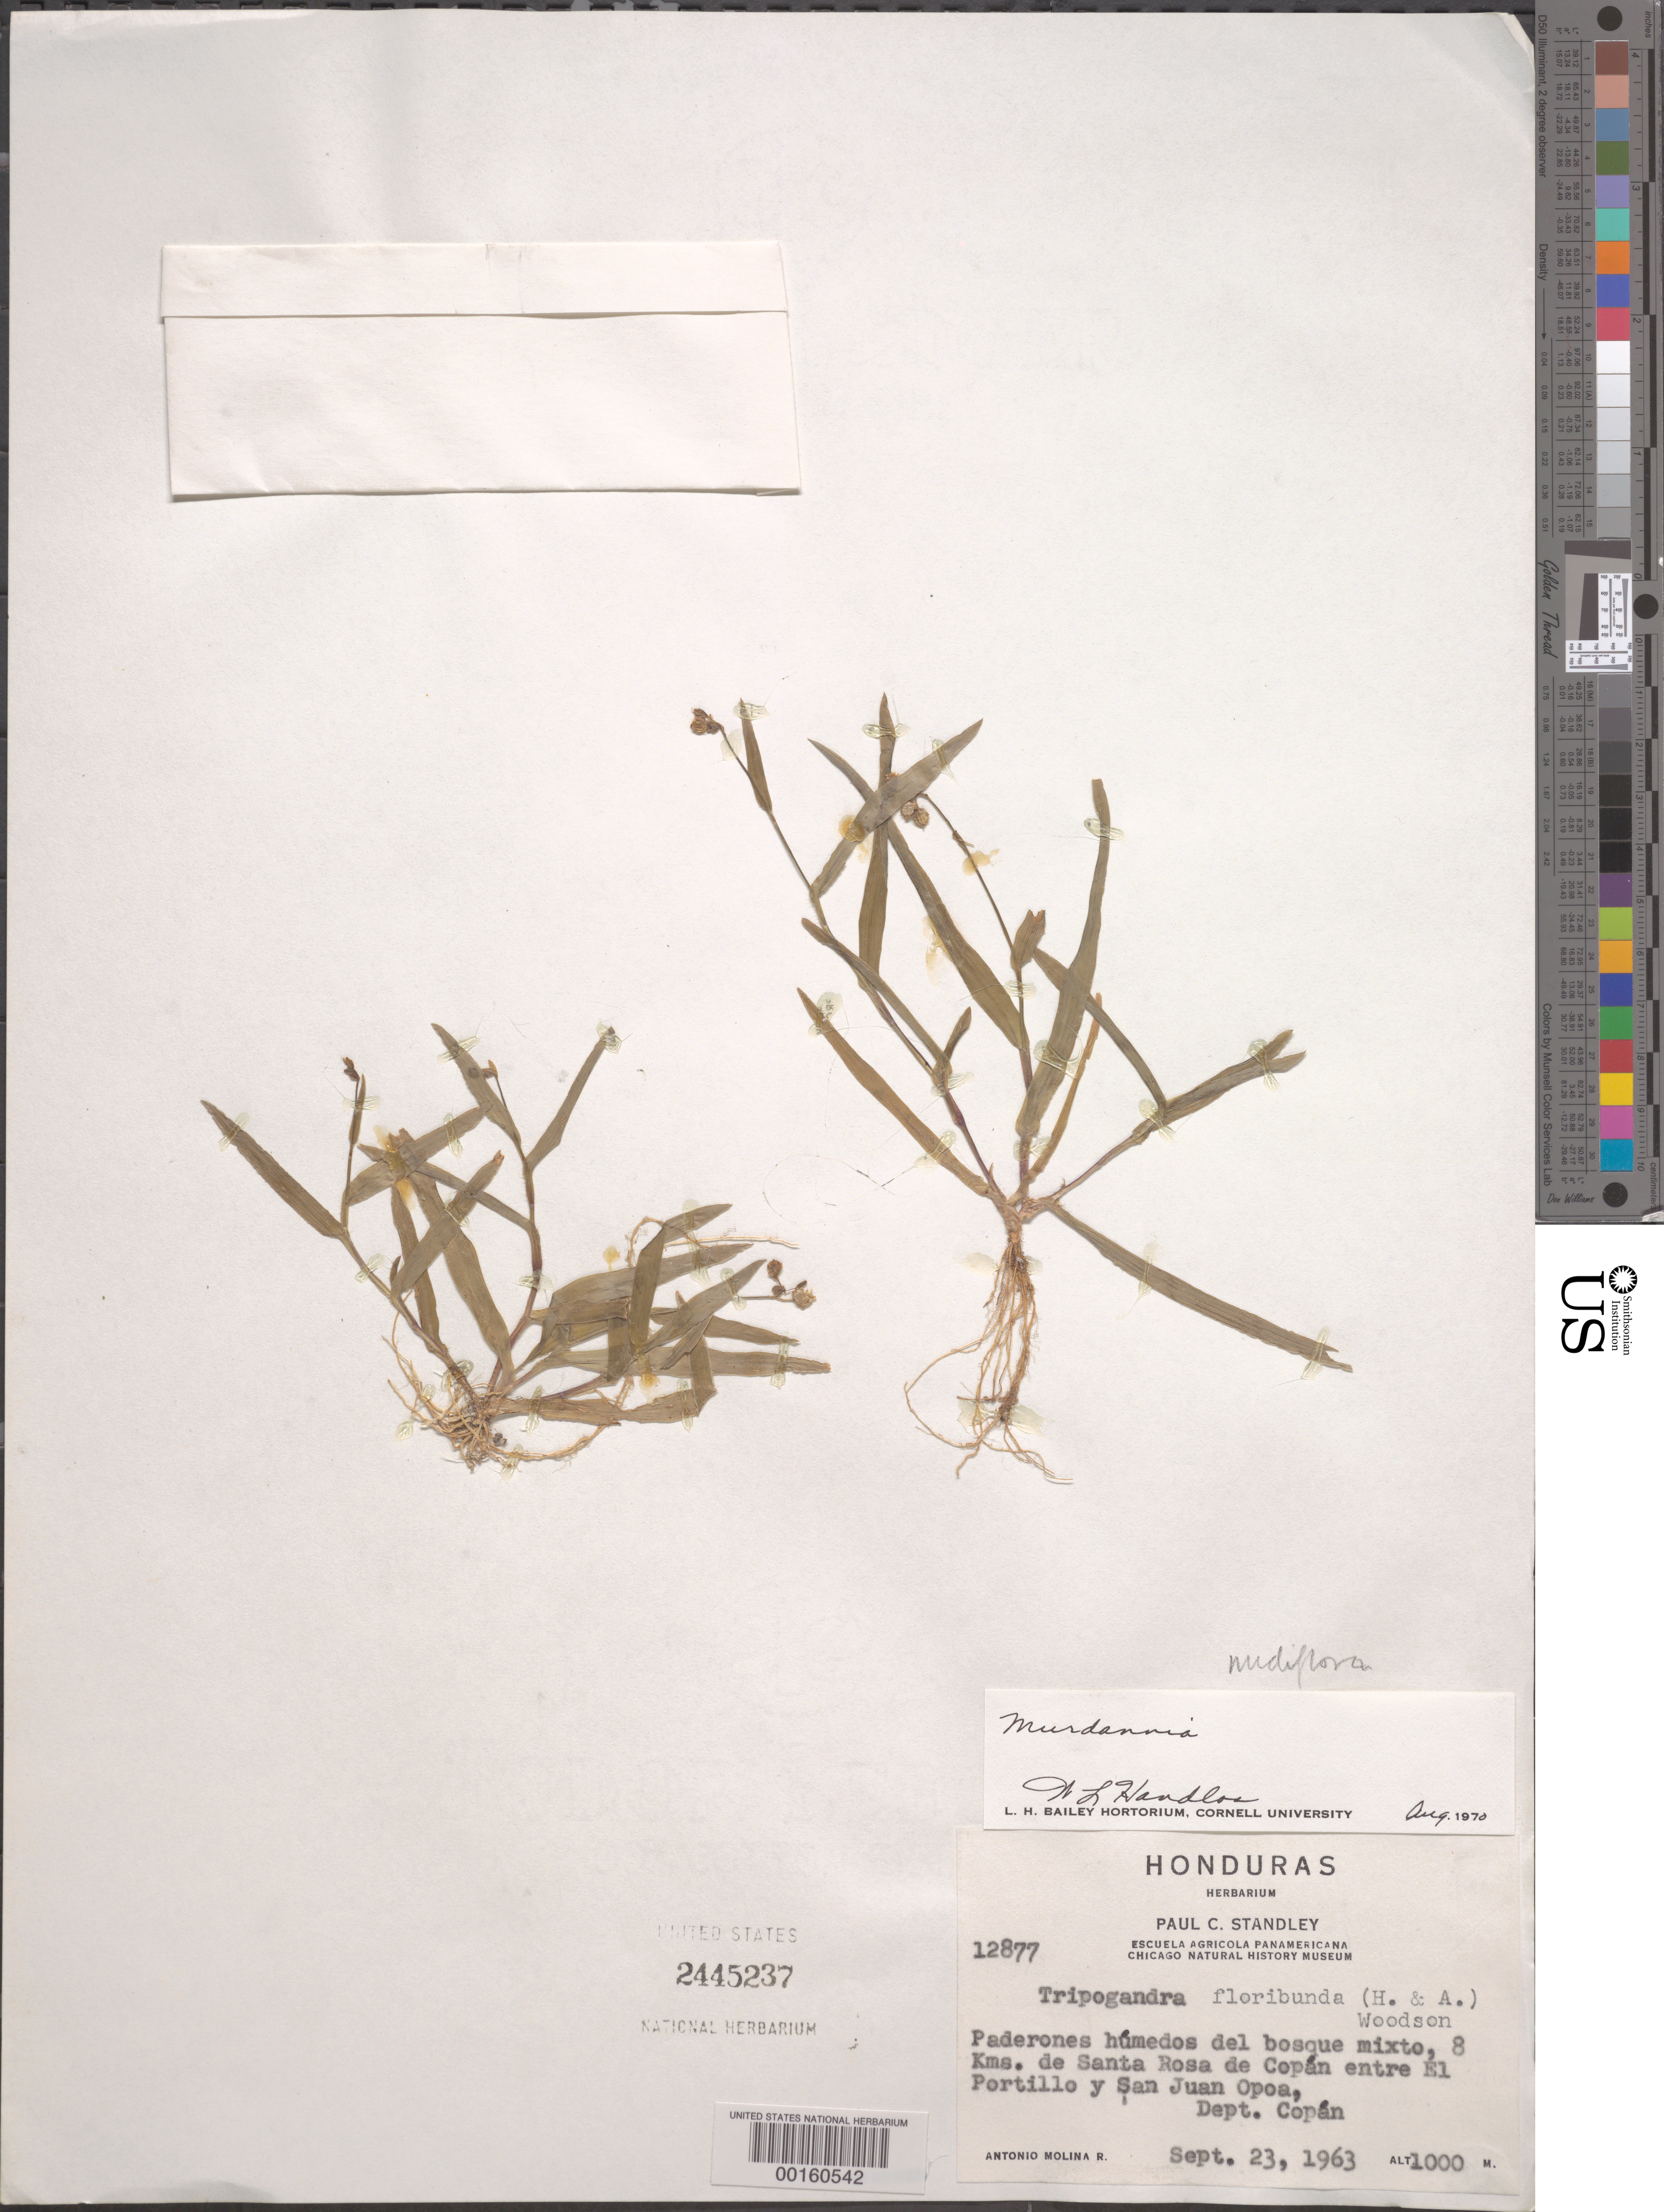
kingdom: Plantae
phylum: Tracheophyta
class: Liliopsida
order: Commelinales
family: Commelinaceae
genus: Murdannia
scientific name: Murdannia nudiflora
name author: (L.) Brenan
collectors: A. Molina R.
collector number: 12877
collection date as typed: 23 Sep 1963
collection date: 1963-09-23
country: Honduras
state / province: Copán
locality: Santa Rosa de Copán, between El Portillo and San Juan Opoa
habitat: Moist forest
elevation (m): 1000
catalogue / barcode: US 2445237